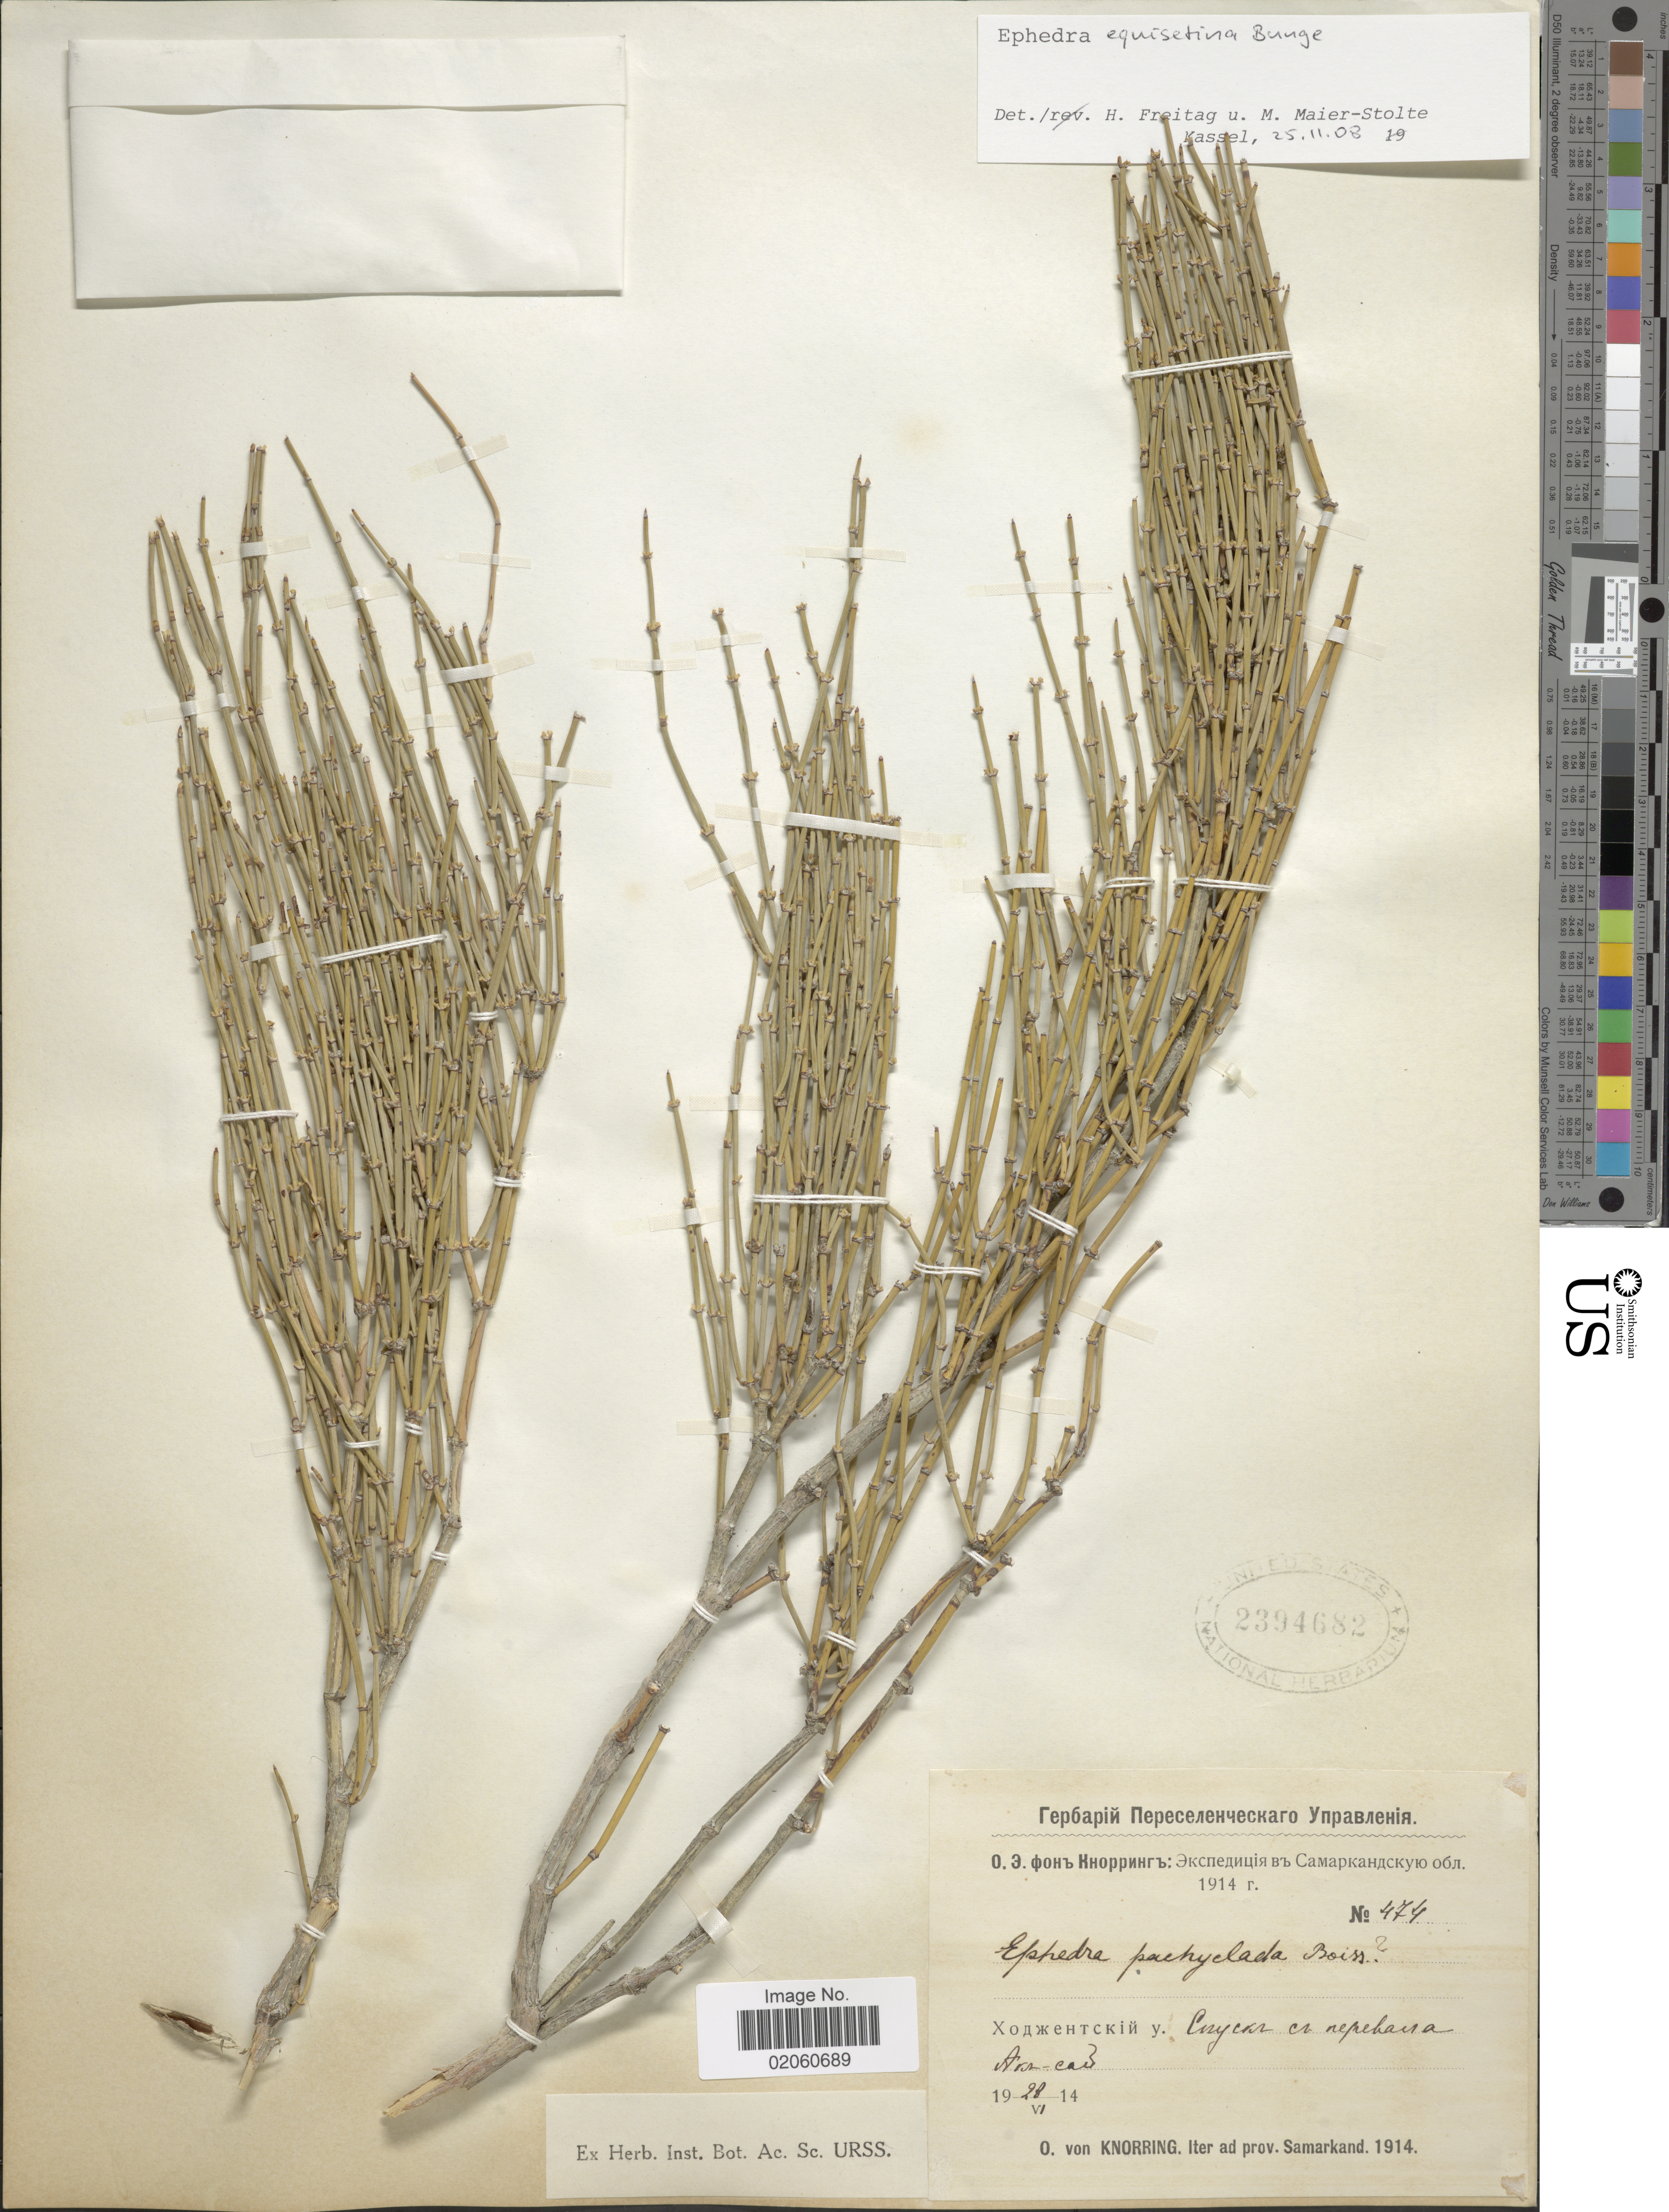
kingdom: Plantae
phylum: Tracheophyta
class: Gnetopsida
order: Ephedrales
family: Ephedraceae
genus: Ephedra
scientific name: Ephedra equisetina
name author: Bunge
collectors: O. Knorring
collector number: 474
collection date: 1914-06-28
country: Uzbekistan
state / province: Samarqand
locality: Samarkand [unsure placement].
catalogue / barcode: US 2394682